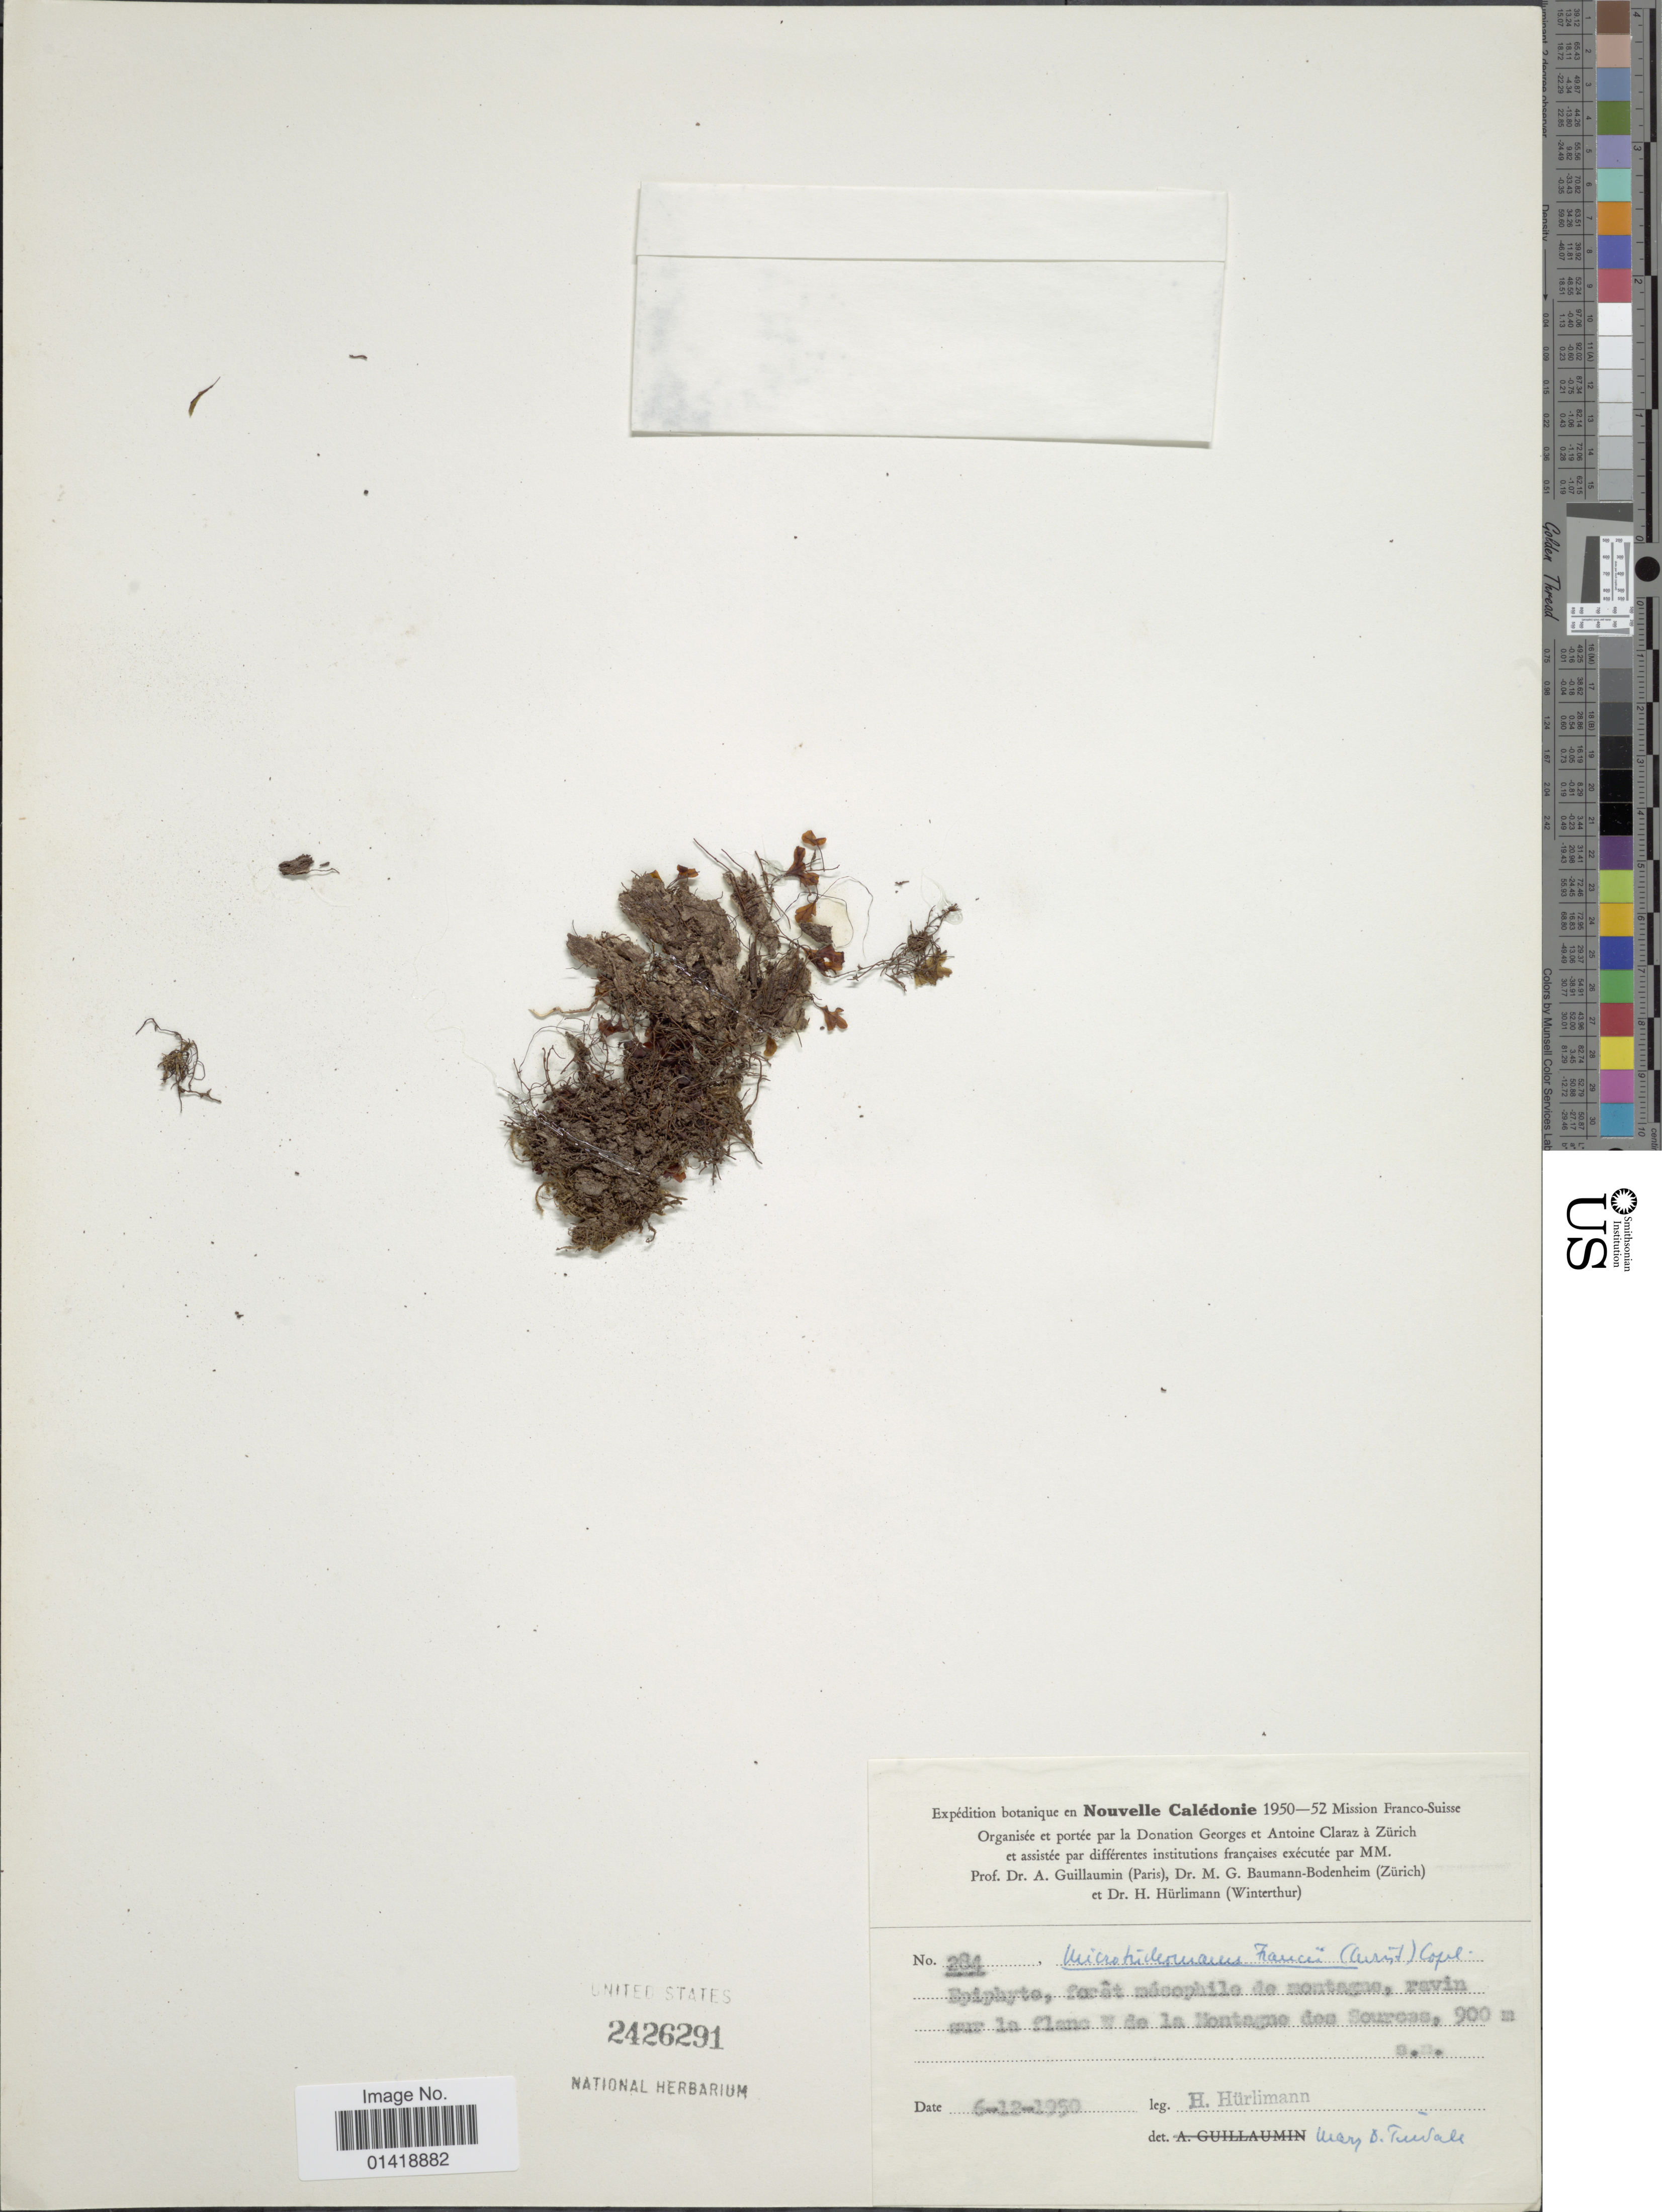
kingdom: Plantae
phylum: Tracheophyta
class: Polypodiopsida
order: Hymenophyllales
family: Hymenophyllaceae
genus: Hymenophyllum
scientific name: Hymenophyllum francii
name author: (Christ) Ebihara & K. Iwats.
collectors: H. Hürlimann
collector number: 284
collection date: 1950-12-06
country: New Caledonia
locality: Sur la flanc W de la Montagne des Sourcas [interpreted]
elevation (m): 900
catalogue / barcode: US 2426291